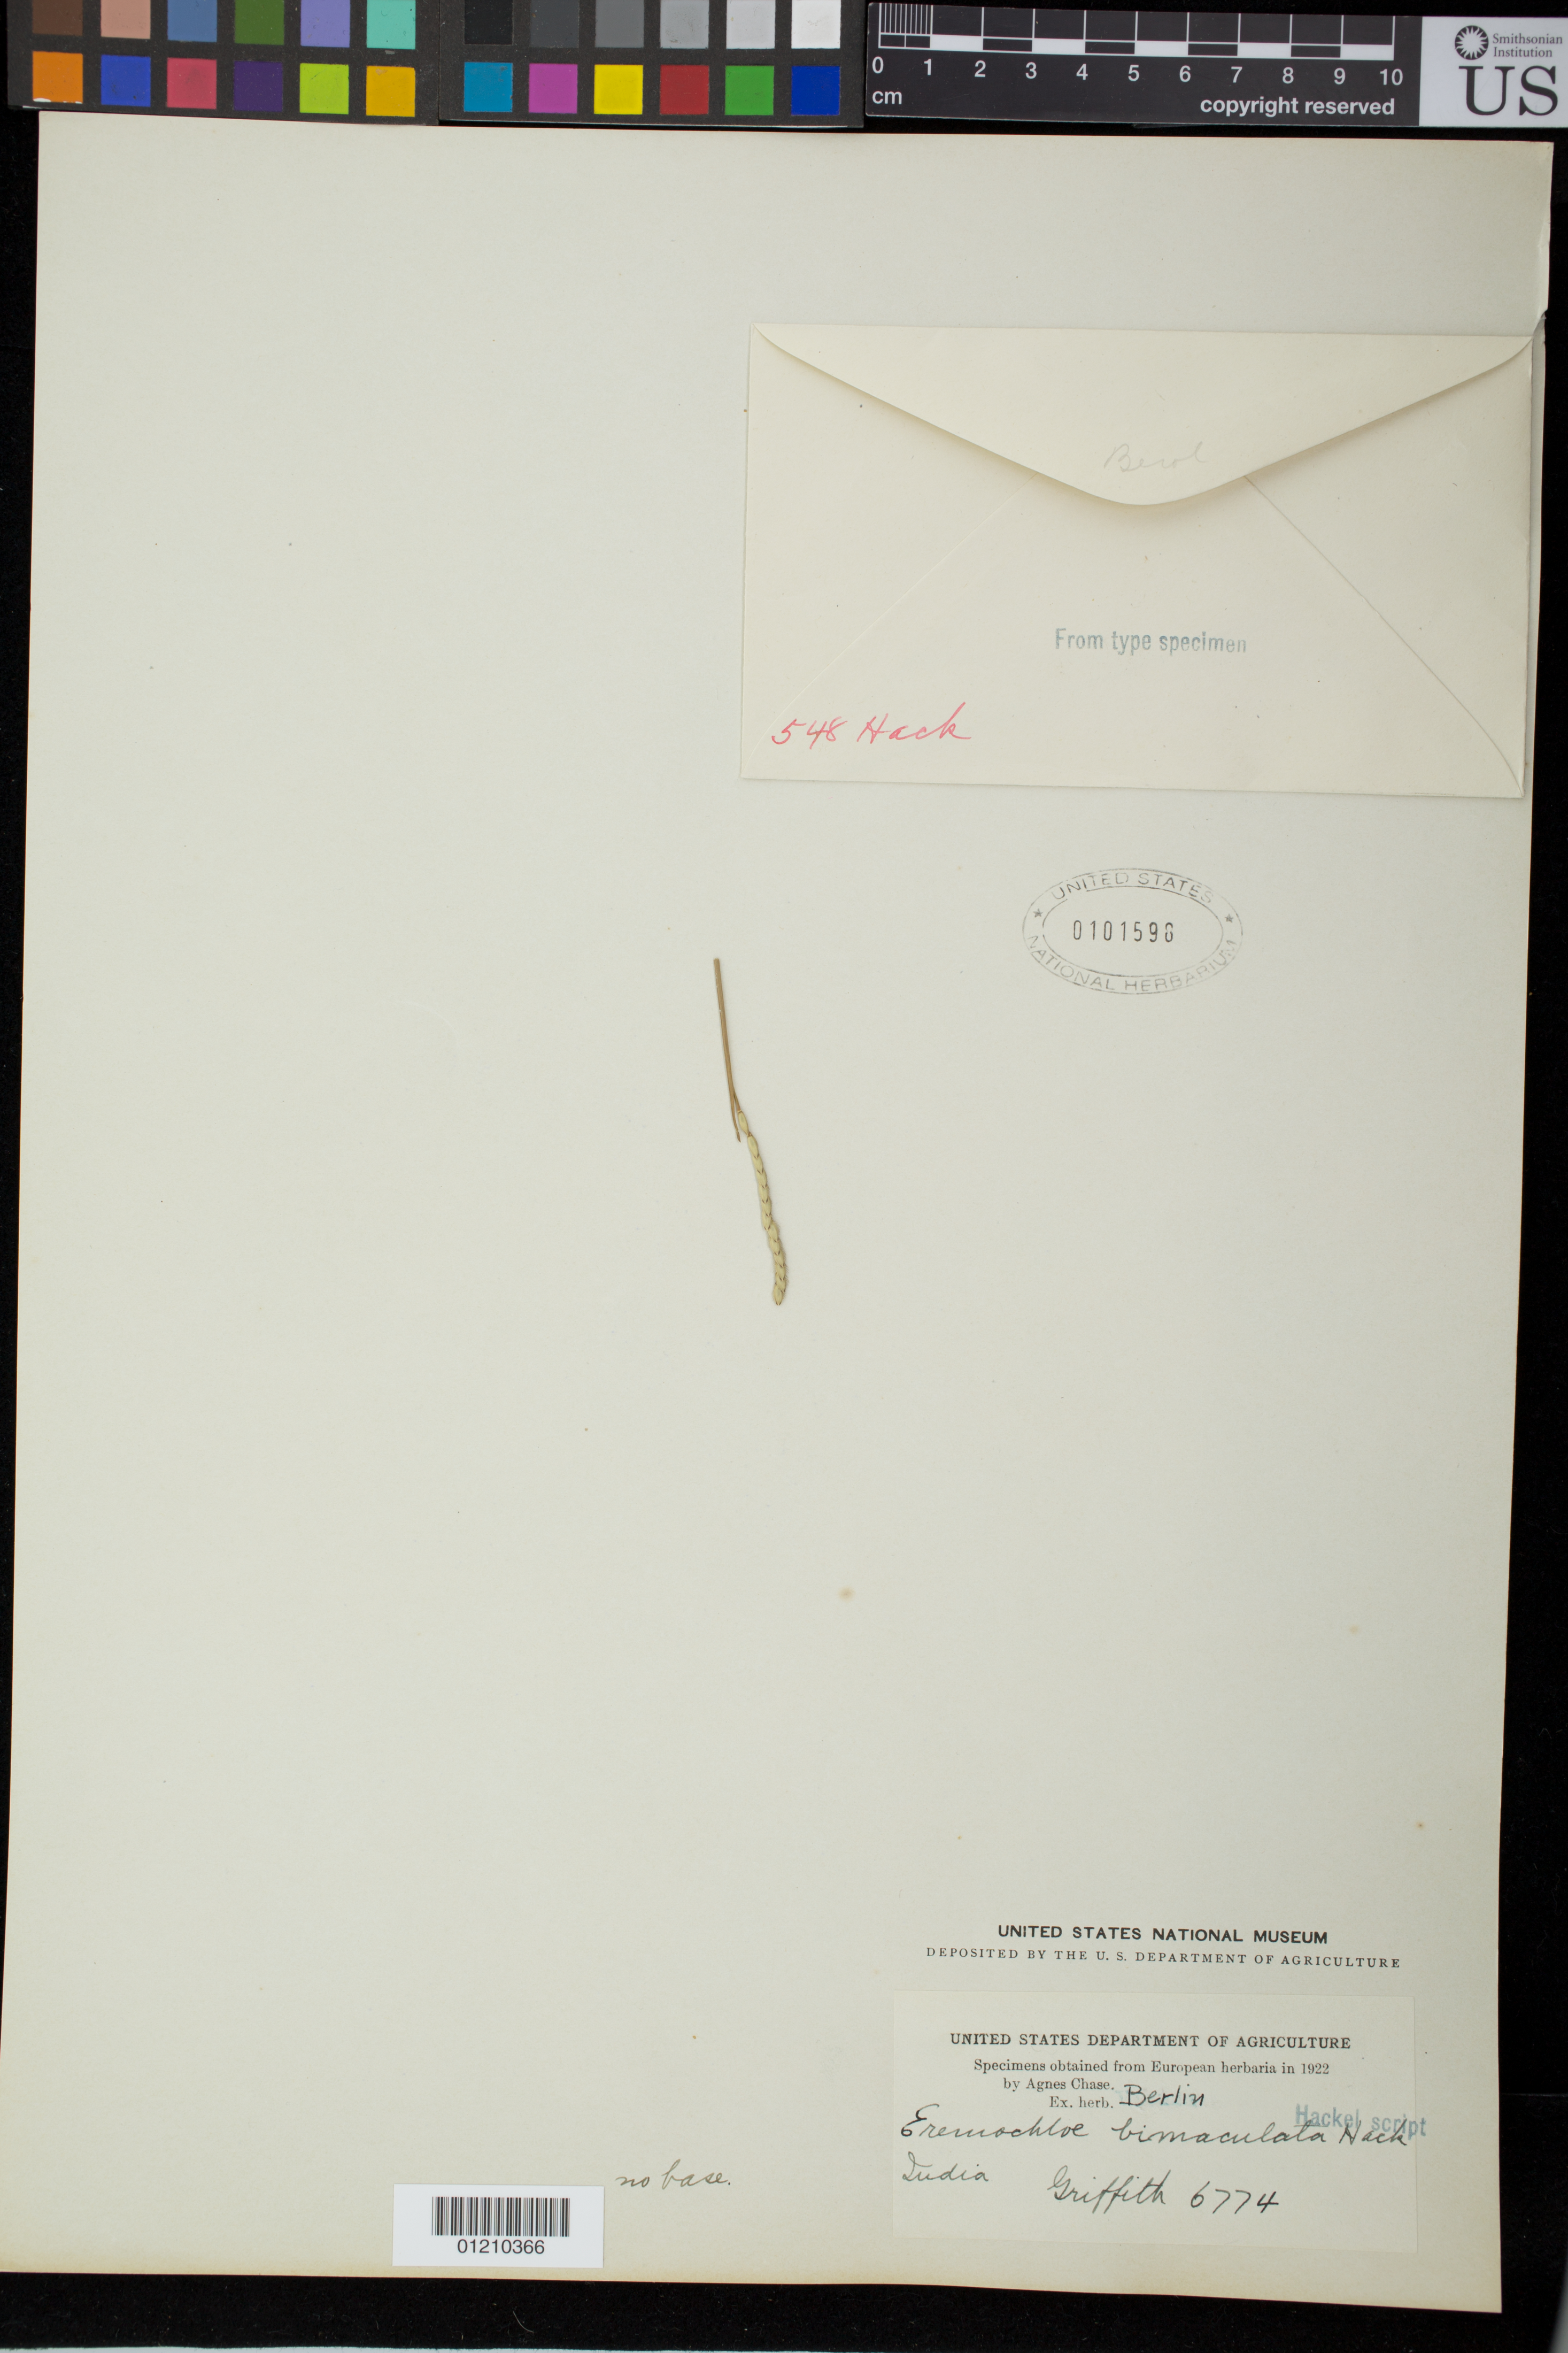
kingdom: Plantae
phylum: Tracheophyta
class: Liliopsida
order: Poales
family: Poaceae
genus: Eremochloa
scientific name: Eremochloa bimaculata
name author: Hack.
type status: Isotype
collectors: -. Griffith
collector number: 6774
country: India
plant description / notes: Fragmentary material of type specimen ex herb. Berlin.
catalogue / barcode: US 101598